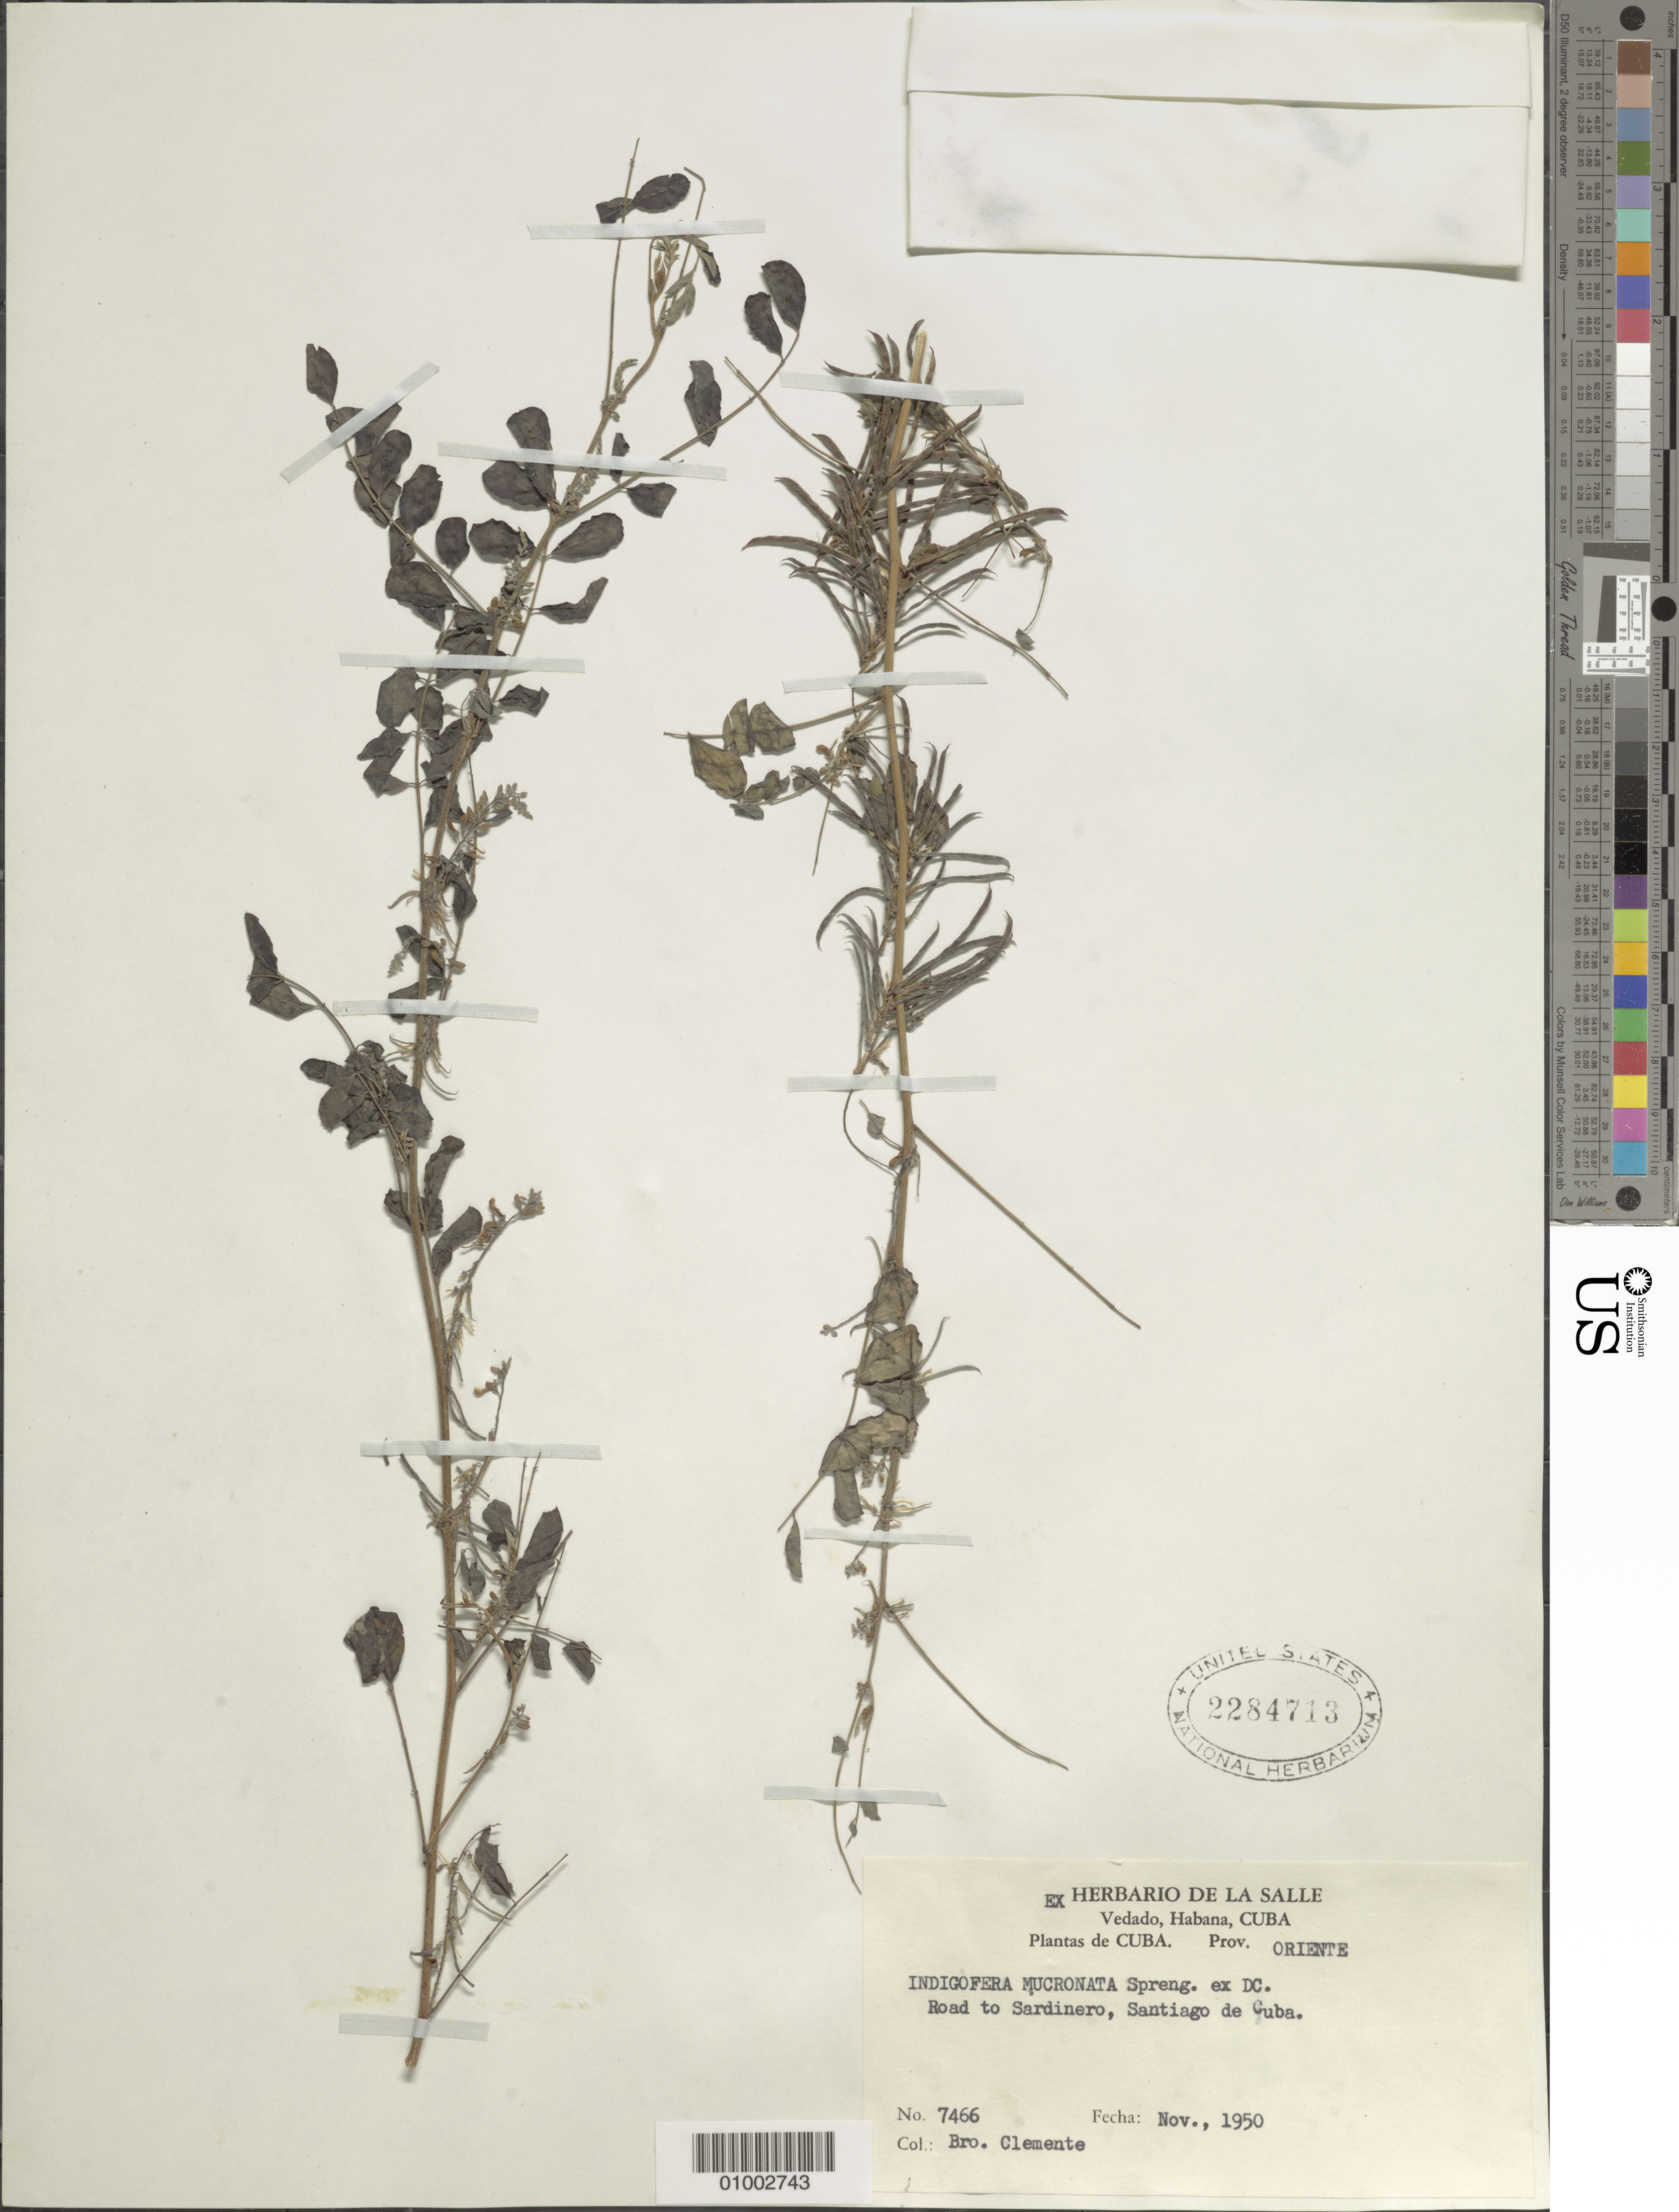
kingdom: Plantae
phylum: Tracheophyta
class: Magnoliopsida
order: Fabales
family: Fabaceae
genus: Indigofera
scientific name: Indigofera mucronata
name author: Lam.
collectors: Bro. Clemente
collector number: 7466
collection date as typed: Nov 1950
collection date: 1950-11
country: Cuba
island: Cuba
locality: Road to Sardinero, Santiago de Cuba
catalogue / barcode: US 2284713